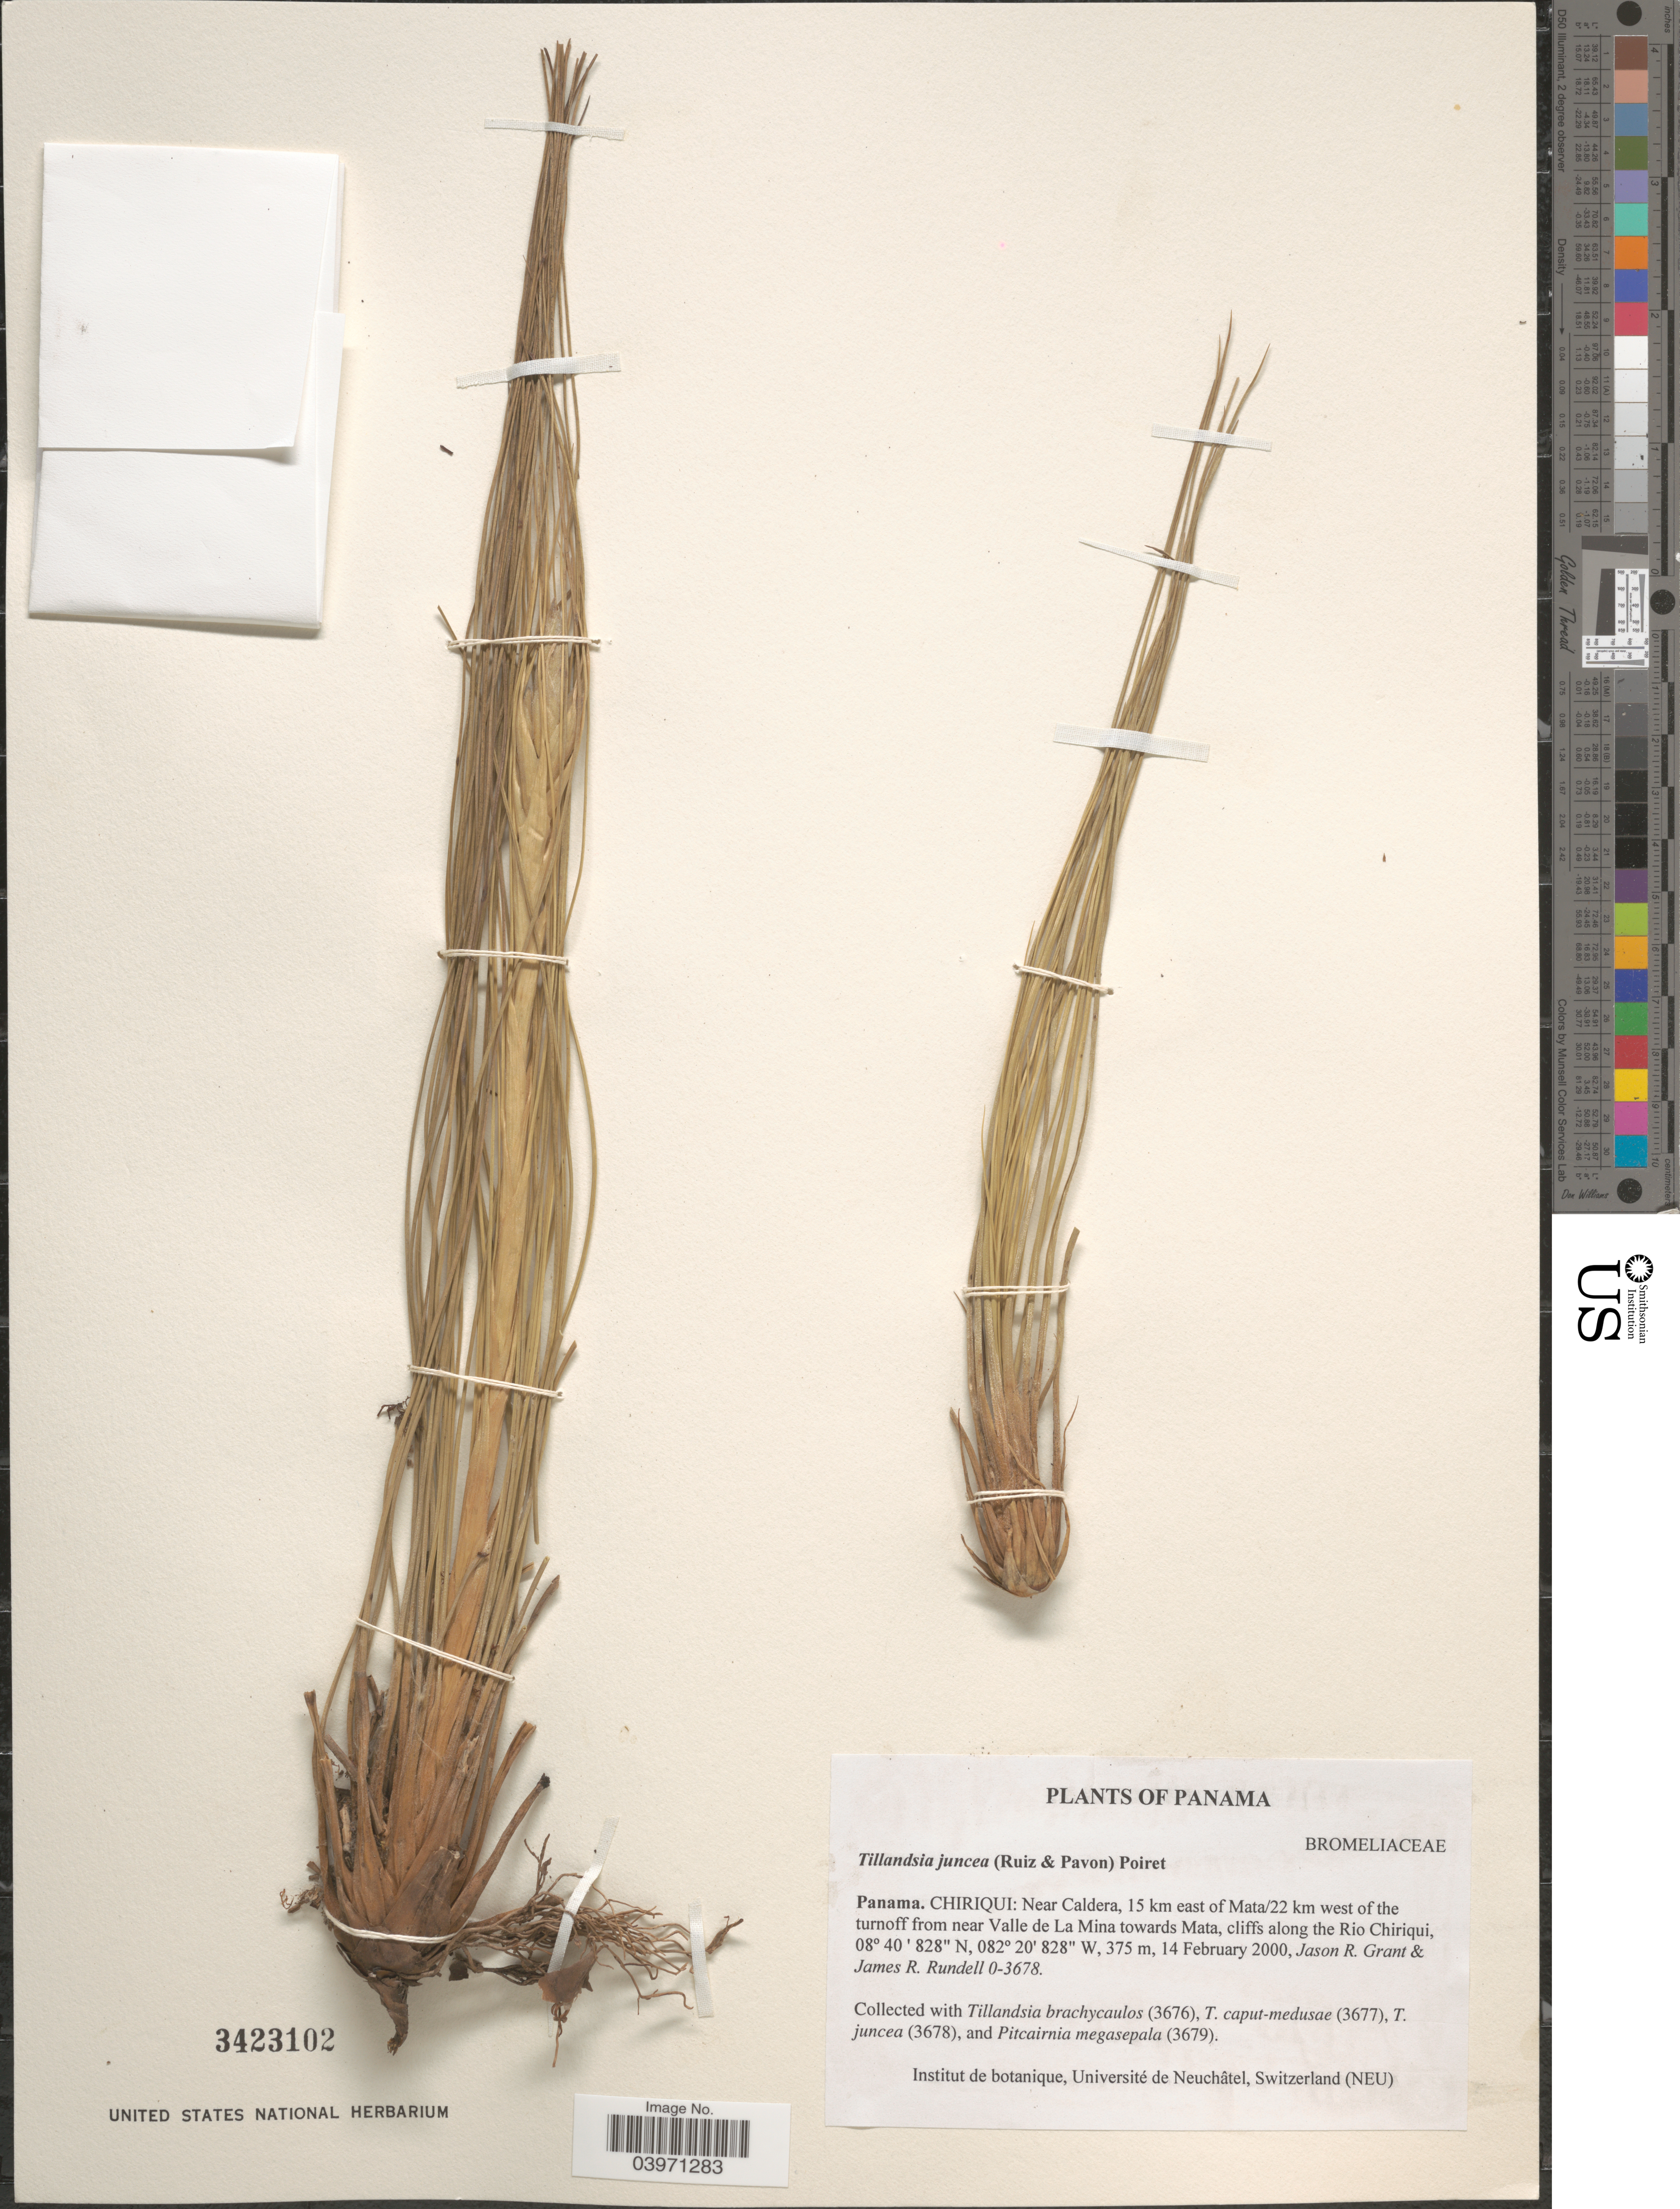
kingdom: Plantae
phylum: Tracheophyta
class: Liliopsida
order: Poales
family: Bromeliaceae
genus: Tillandsia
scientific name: Tillandsia juncea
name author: (Ruiz & Pav.) Poir.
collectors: J. R. Grant & J. R. Rundell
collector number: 0-3678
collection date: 2000-02-14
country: Panama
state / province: Chiriqui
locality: Near Caldera, 15 km east of Mata/22 km west of the turnoff from near Valle de La Mina towards Mata, cliffs along the Rio Chiriqui.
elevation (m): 375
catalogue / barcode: US 3423102